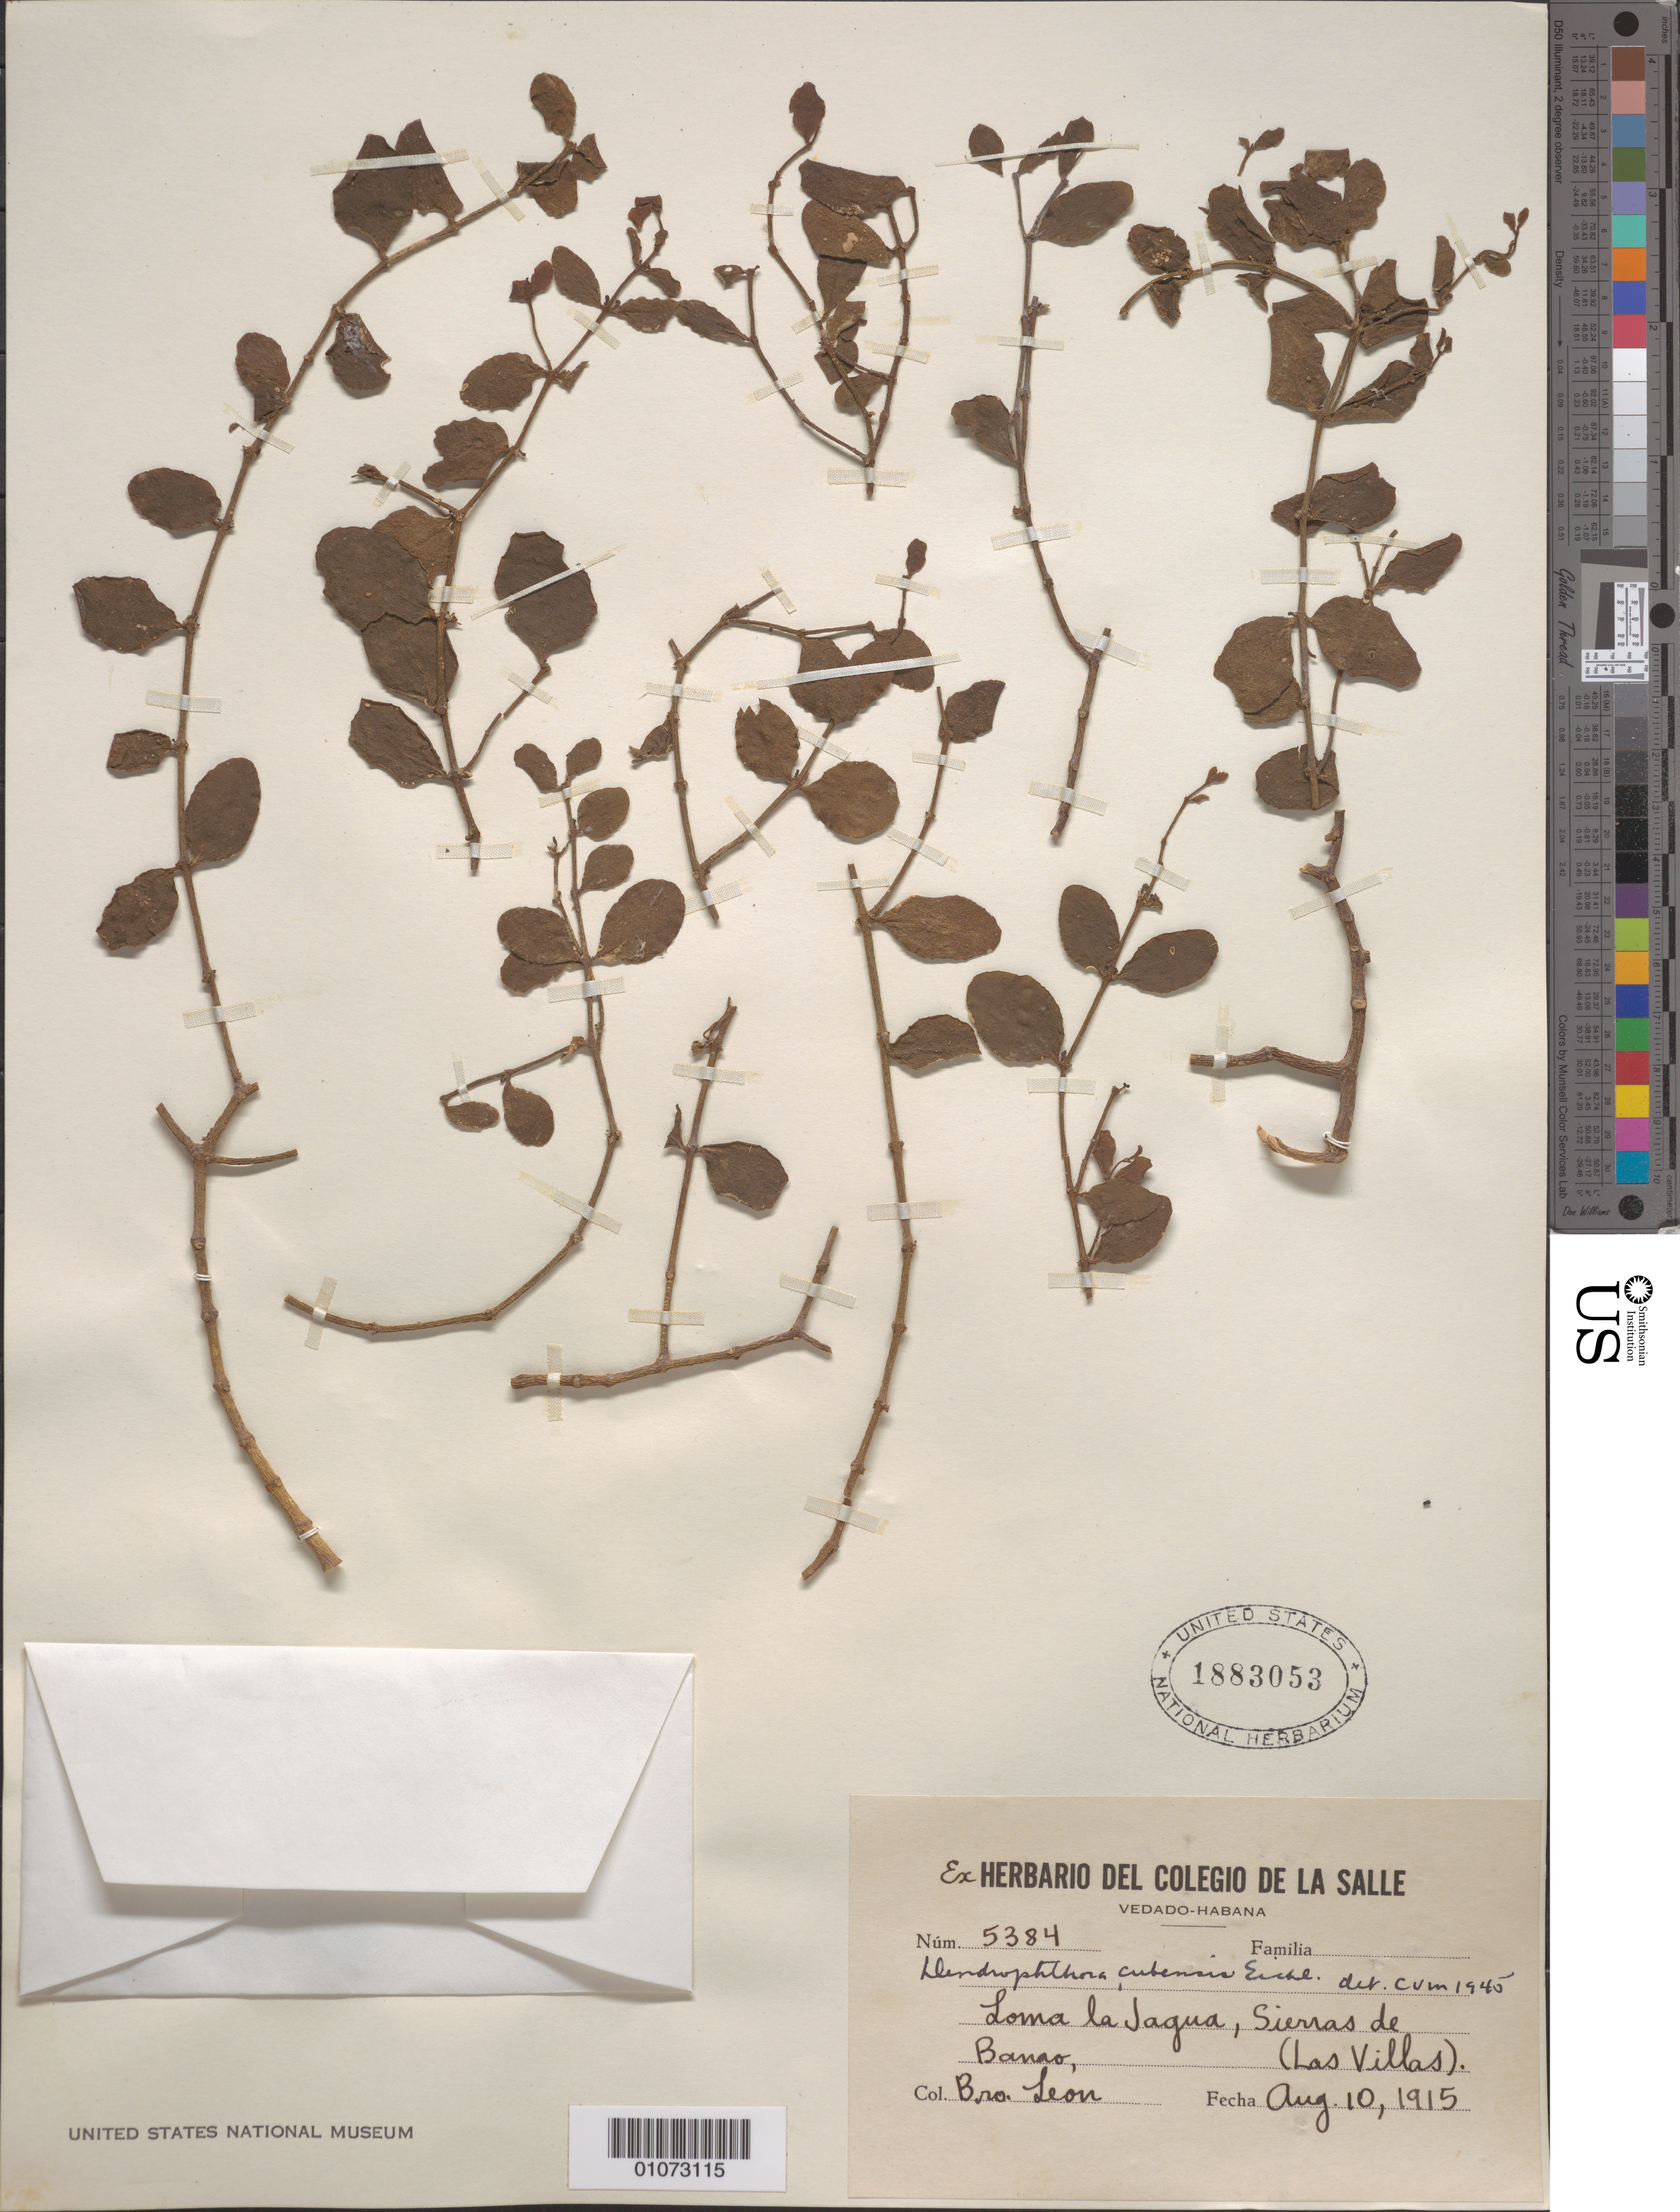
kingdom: Plantae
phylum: Tracheophyta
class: Magnoliopsida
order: Santalales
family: Viscaceae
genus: Dendrophthora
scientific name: Dendrophthora cubensis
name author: Eichler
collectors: Bro. León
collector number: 5384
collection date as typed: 10 Aug 1915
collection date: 1915-08-10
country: Cuba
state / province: Las Villas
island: Cuba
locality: Loma la Jagua, Sierras de Banao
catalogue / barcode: US 1883053